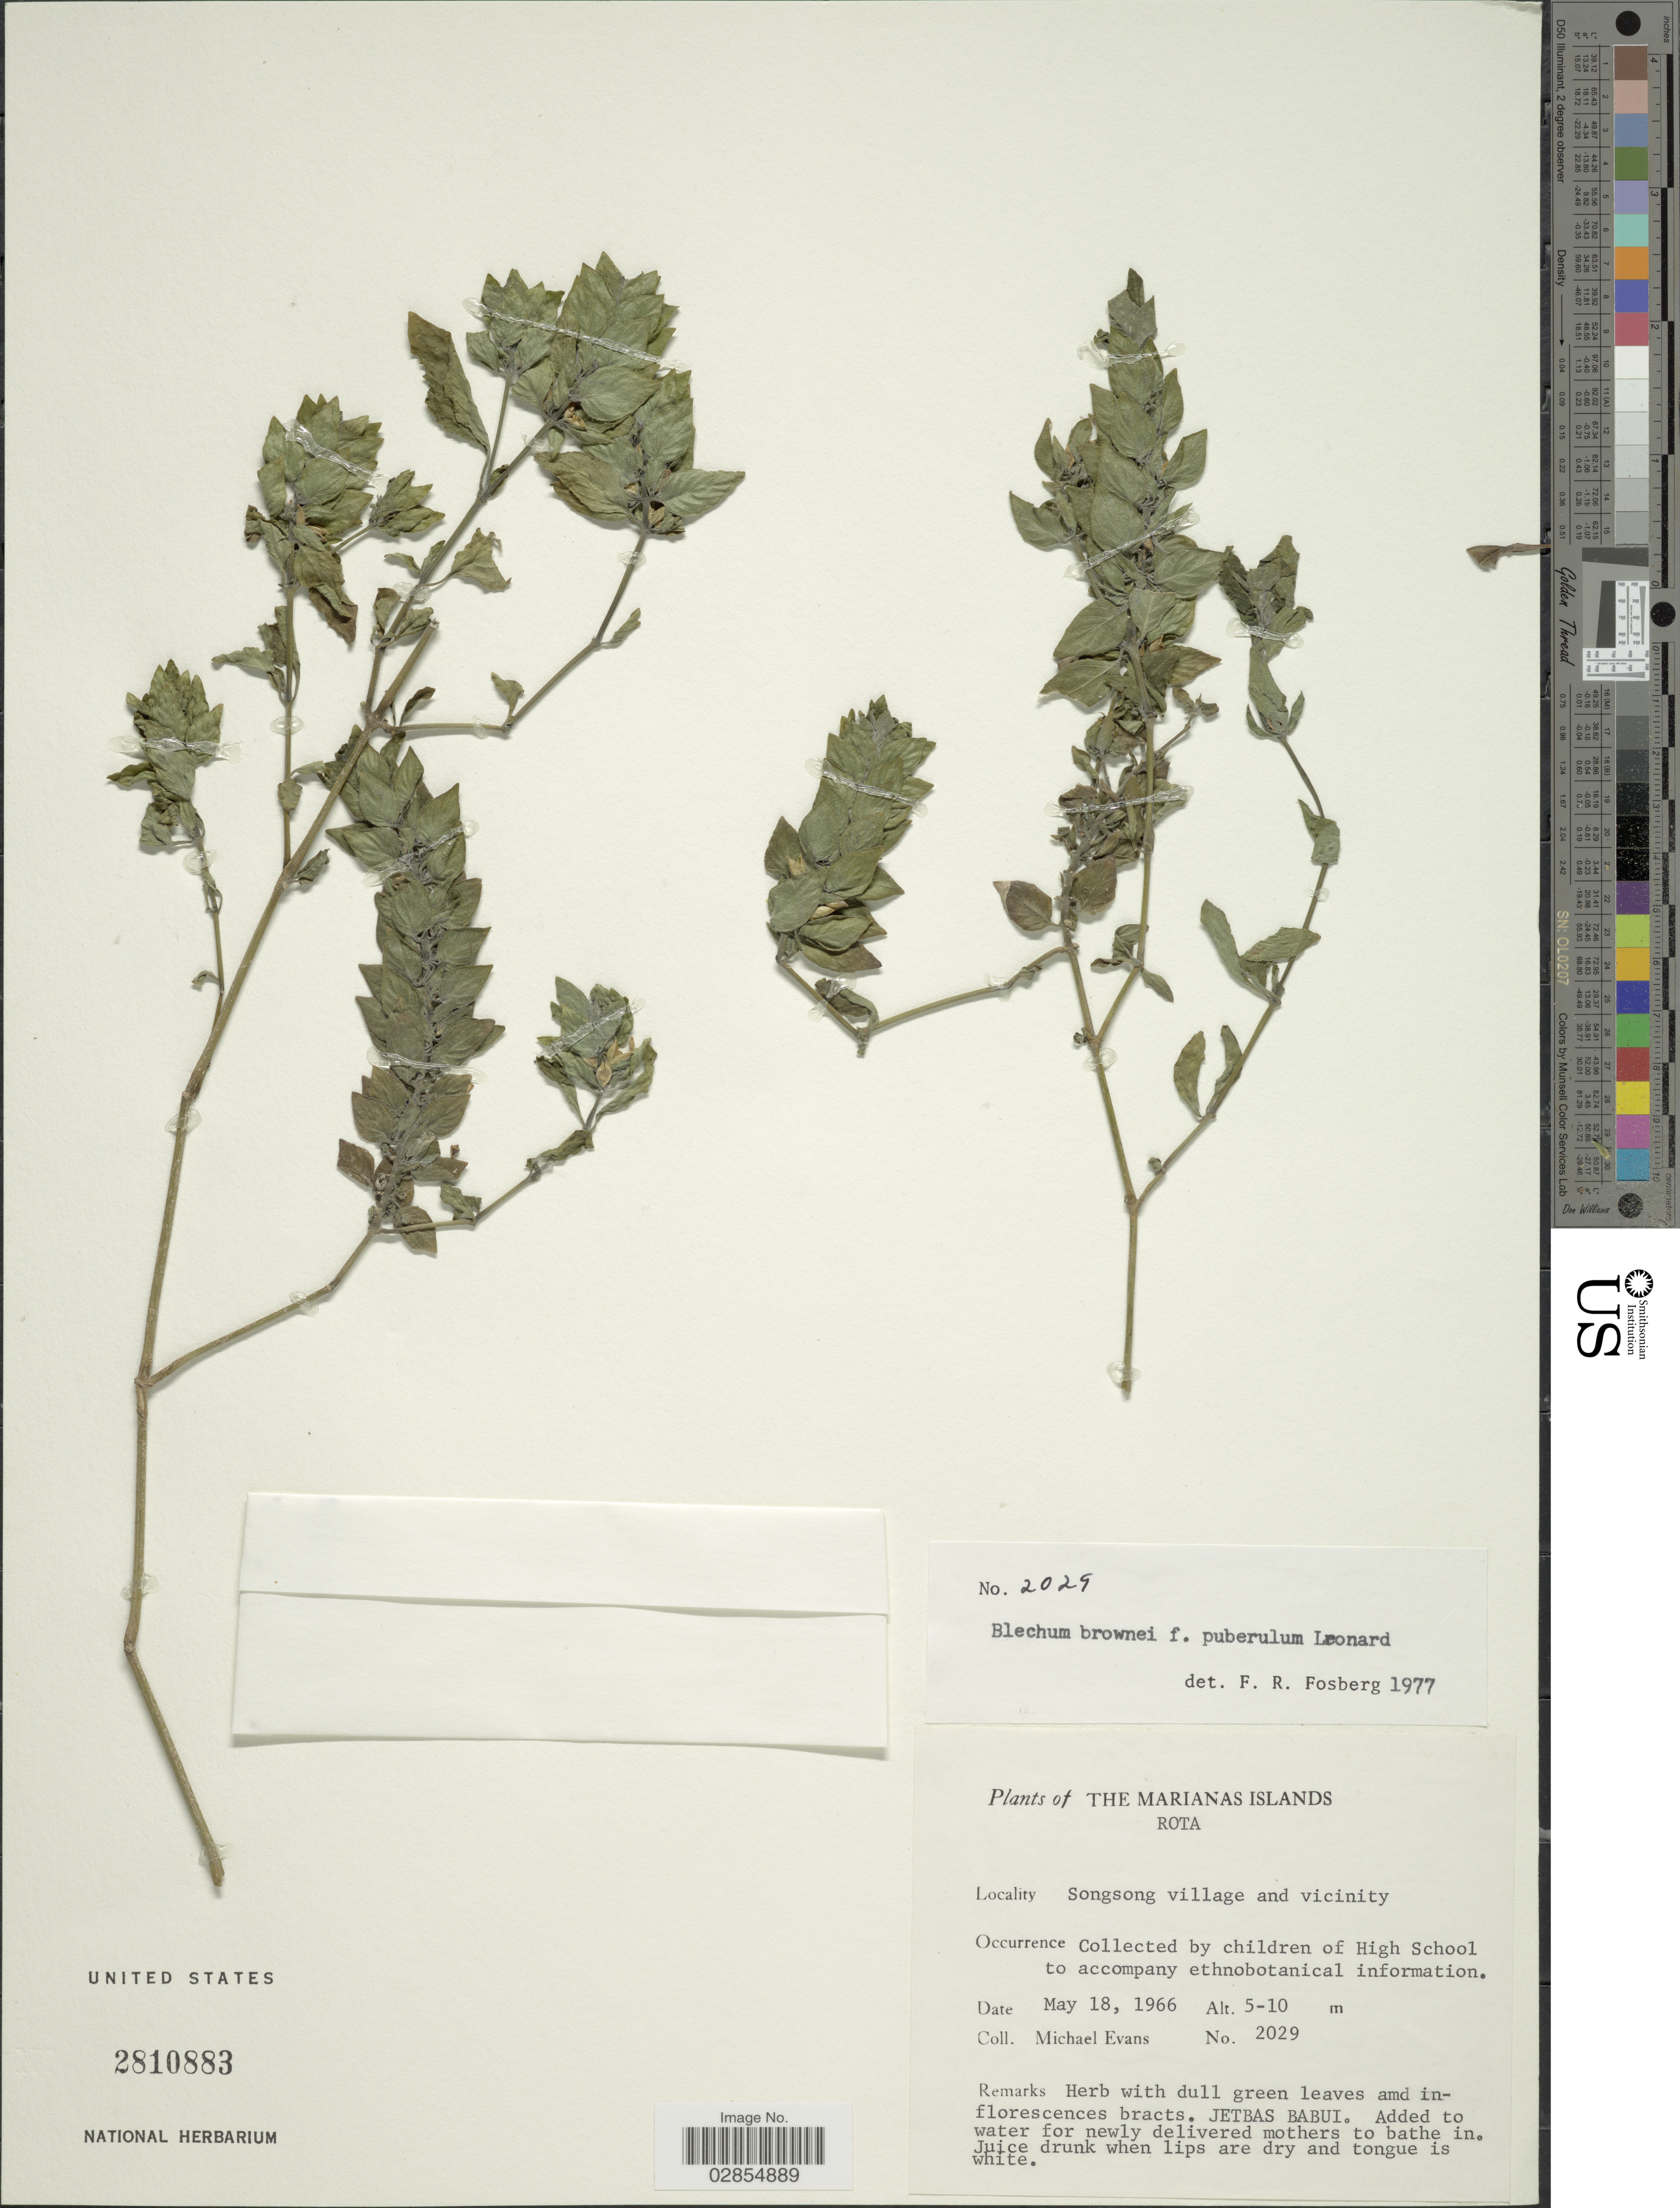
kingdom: Plantae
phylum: Tracheophyta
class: Magnoliopsida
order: Lamiales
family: Acanthaceae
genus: Blechum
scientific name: Blechum pyramidatum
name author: (Lam.) Urb.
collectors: M. Evans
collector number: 2029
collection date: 1966-05-18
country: Northern Mariana Islands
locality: Marianas Islands. Rota. Songsong village and vicinity.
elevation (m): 5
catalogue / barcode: US 2810883